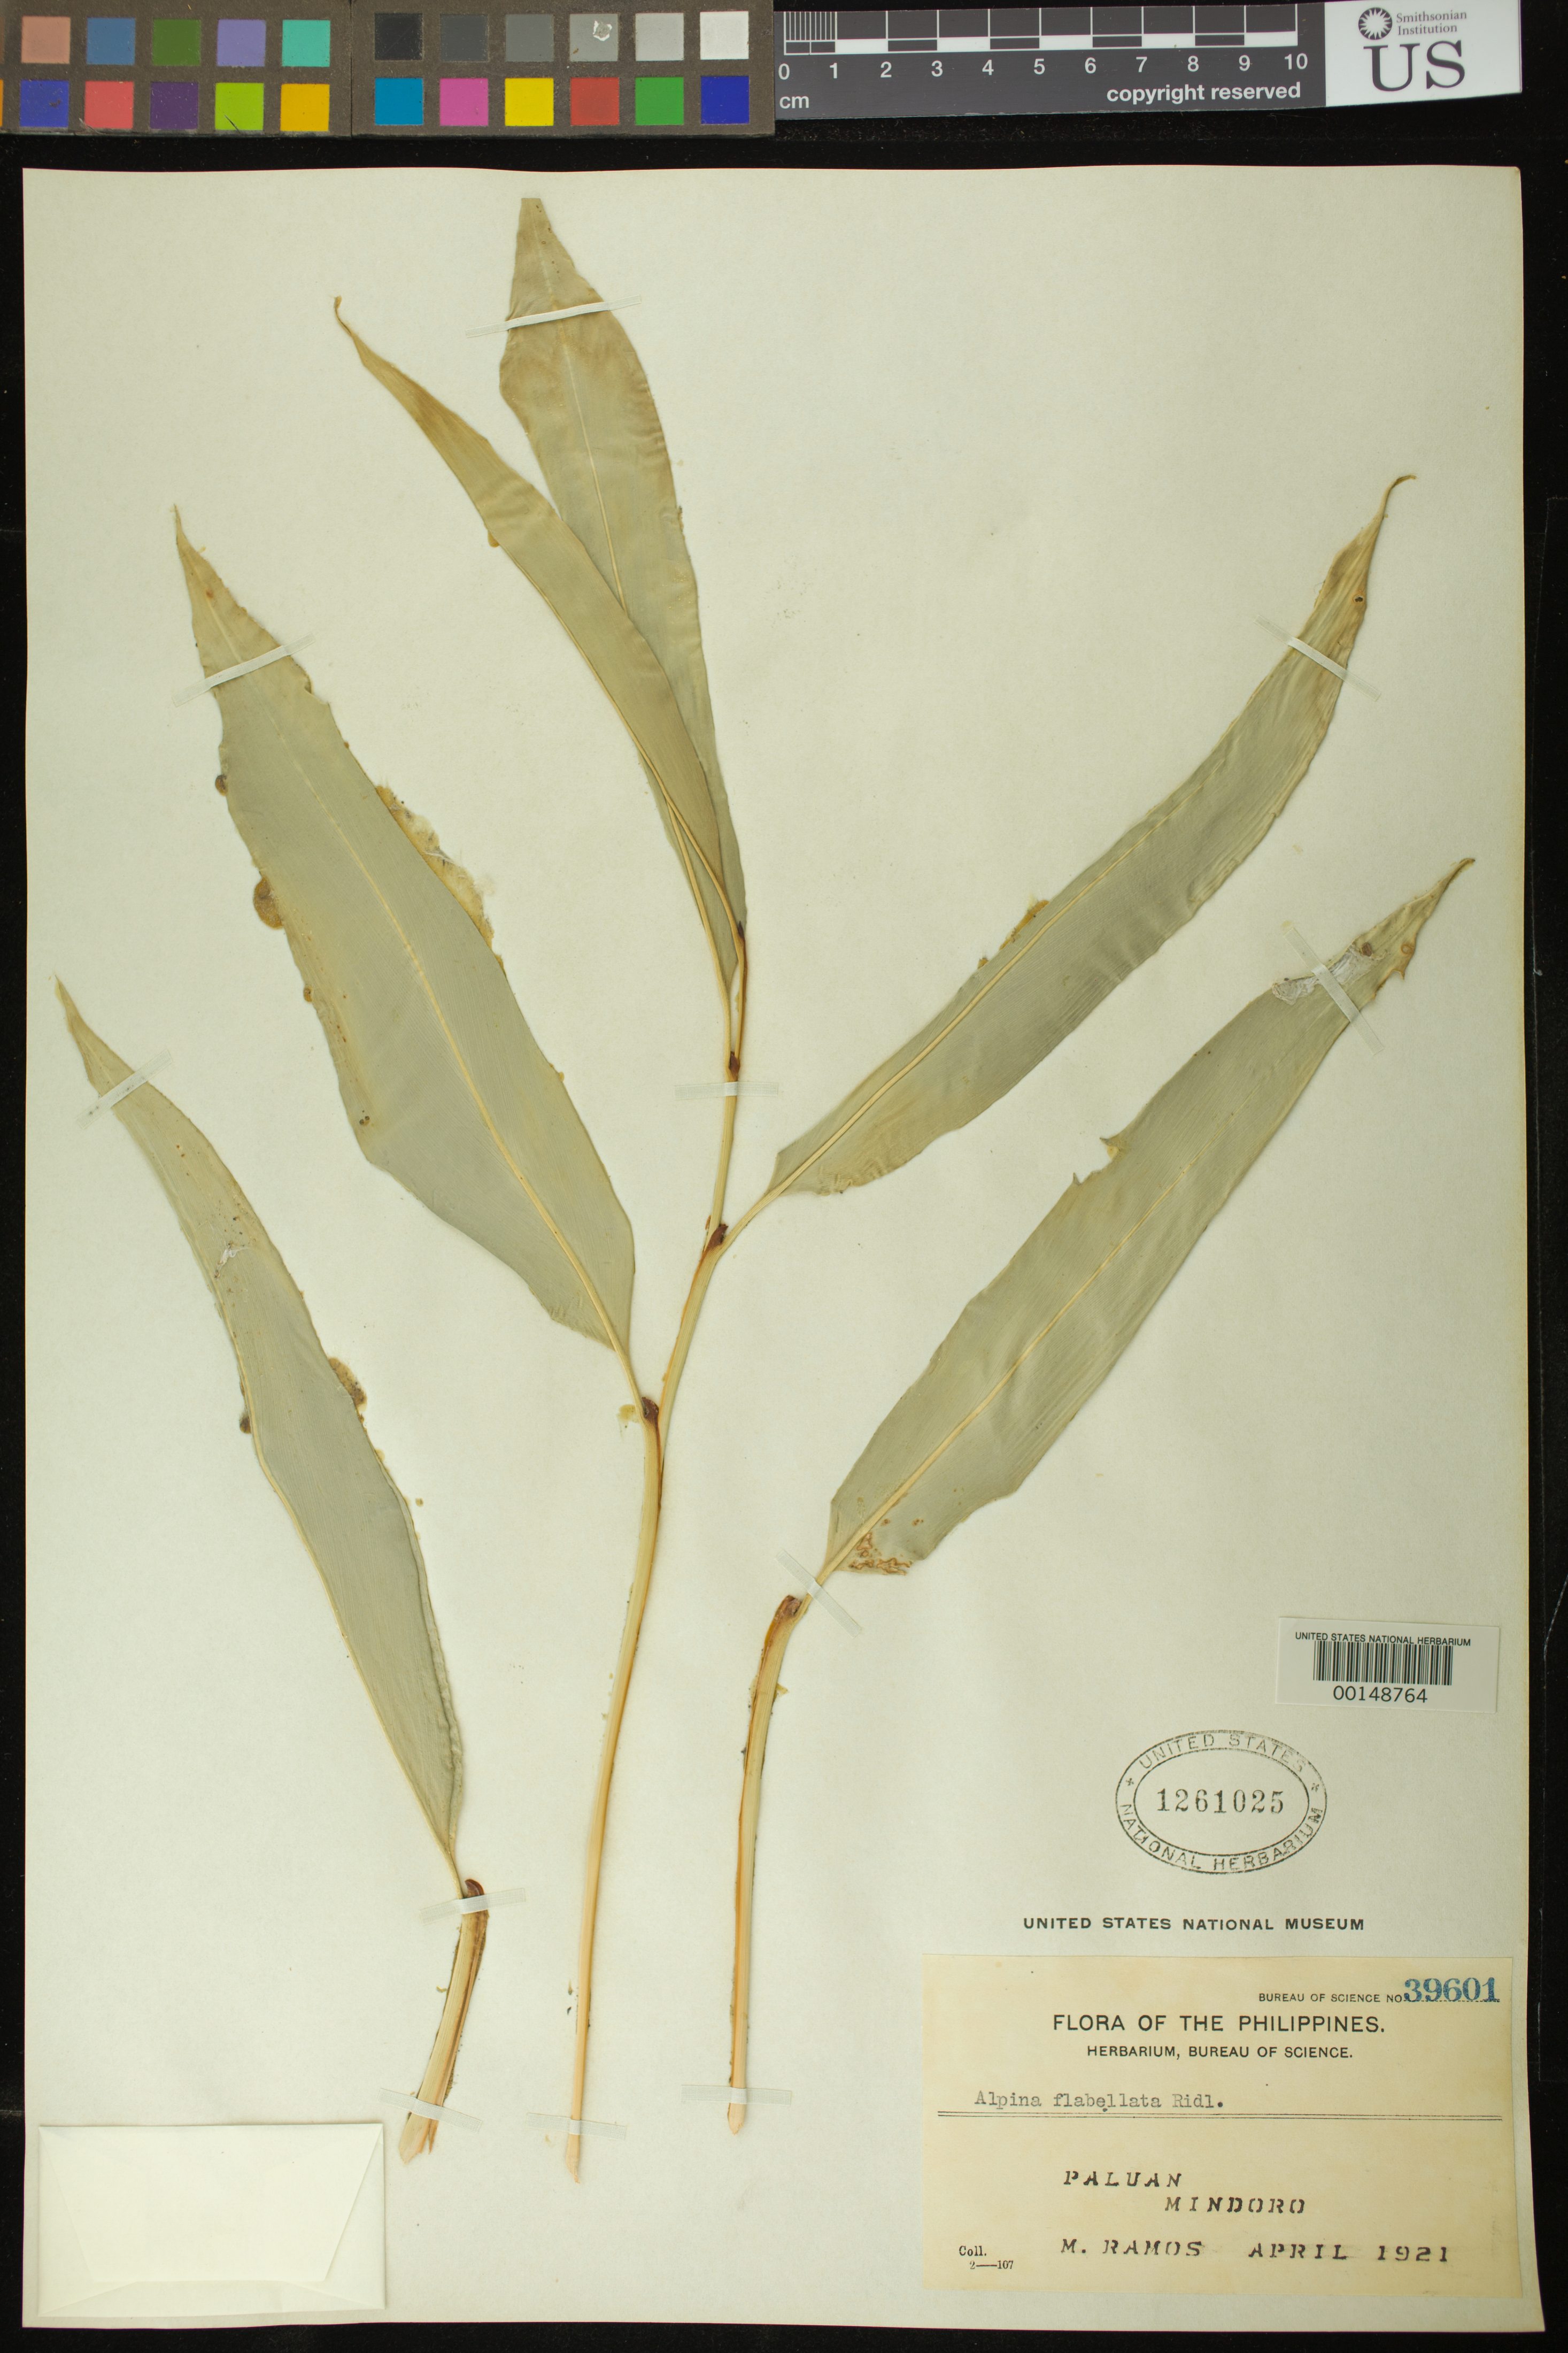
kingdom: Plantae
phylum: Tracheophyta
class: Liliopsida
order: Zingiberales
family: Zingiberaceae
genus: Alpinia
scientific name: Alpinia flabellata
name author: Ridl.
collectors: M. Ramos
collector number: Bur. Sci. 39601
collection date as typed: Apr 1921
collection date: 1921-04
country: Philippines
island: Mindoro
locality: Paluan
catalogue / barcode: US 1261025